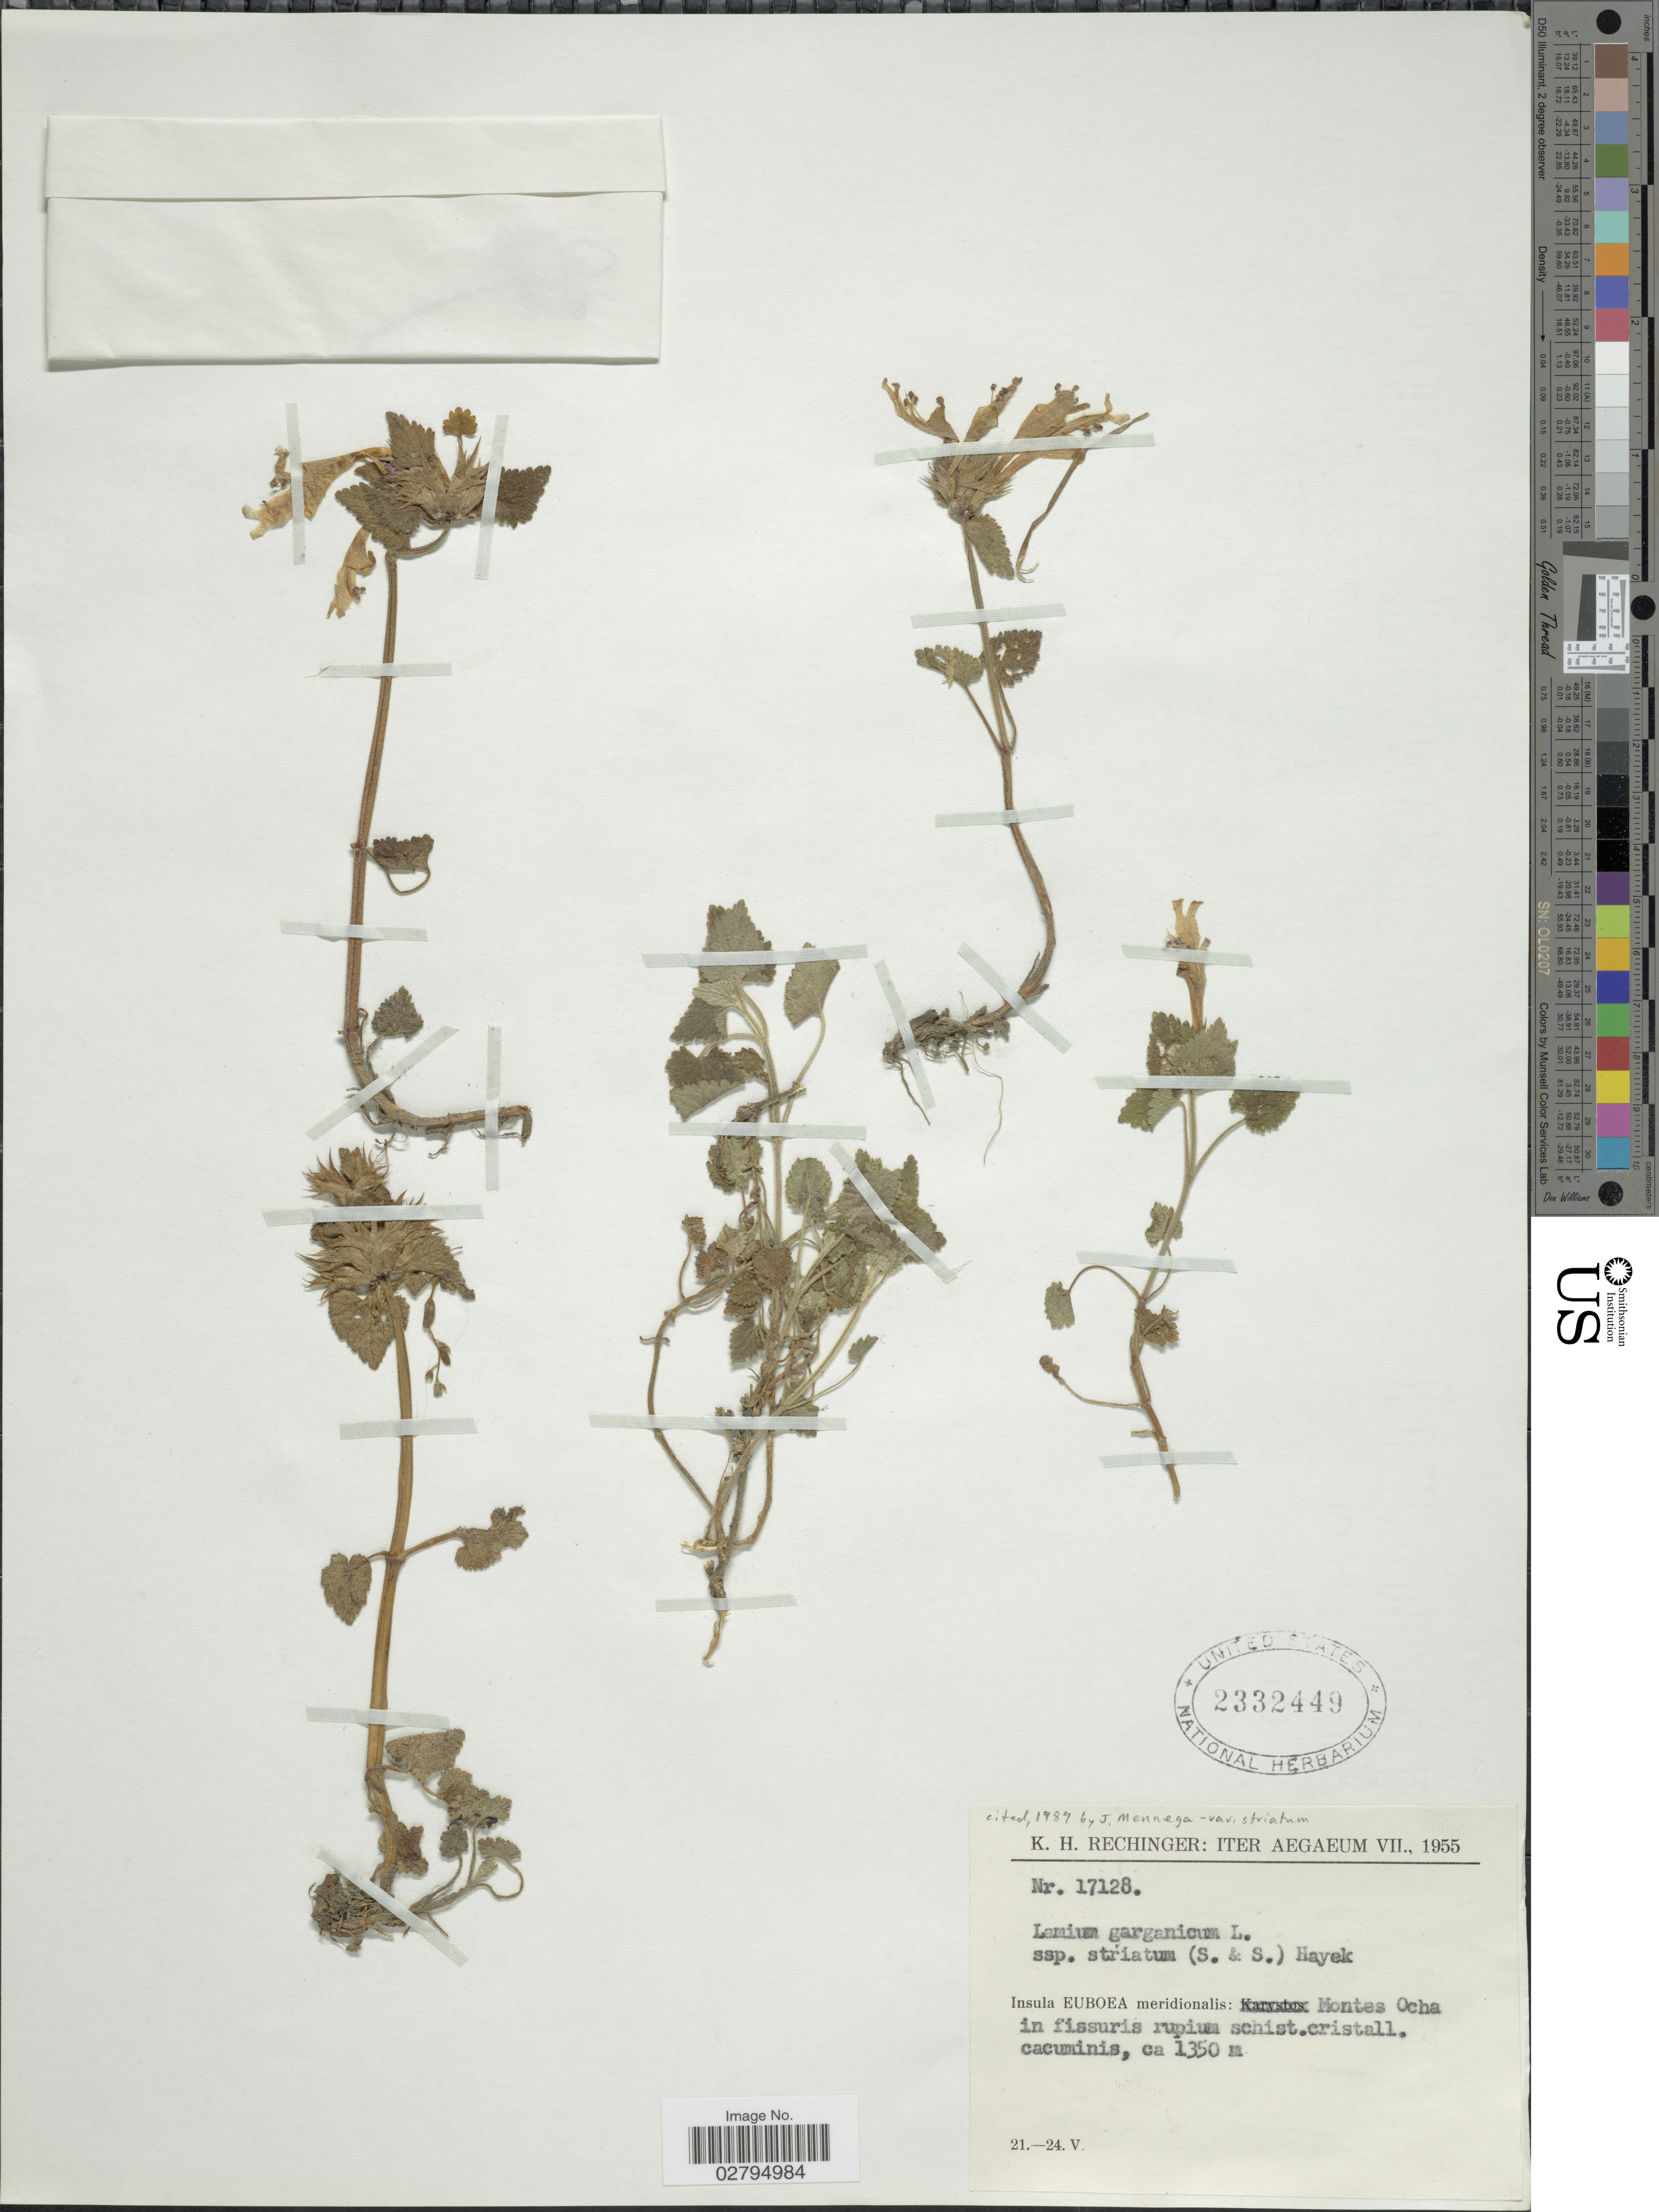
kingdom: Plantae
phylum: Tracheophyta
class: Magnoliopsida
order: Lamiales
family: Lamiaceae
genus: Lamium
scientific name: Lamium garganicum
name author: L.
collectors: K. H. Rechinger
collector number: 17128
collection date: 1955-05-21/1955-05-24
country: Greece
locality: Iter Aegaeum. Insula Euboea meridionalis: Montes Ocha.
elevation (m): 1350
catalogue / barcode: US 2332449